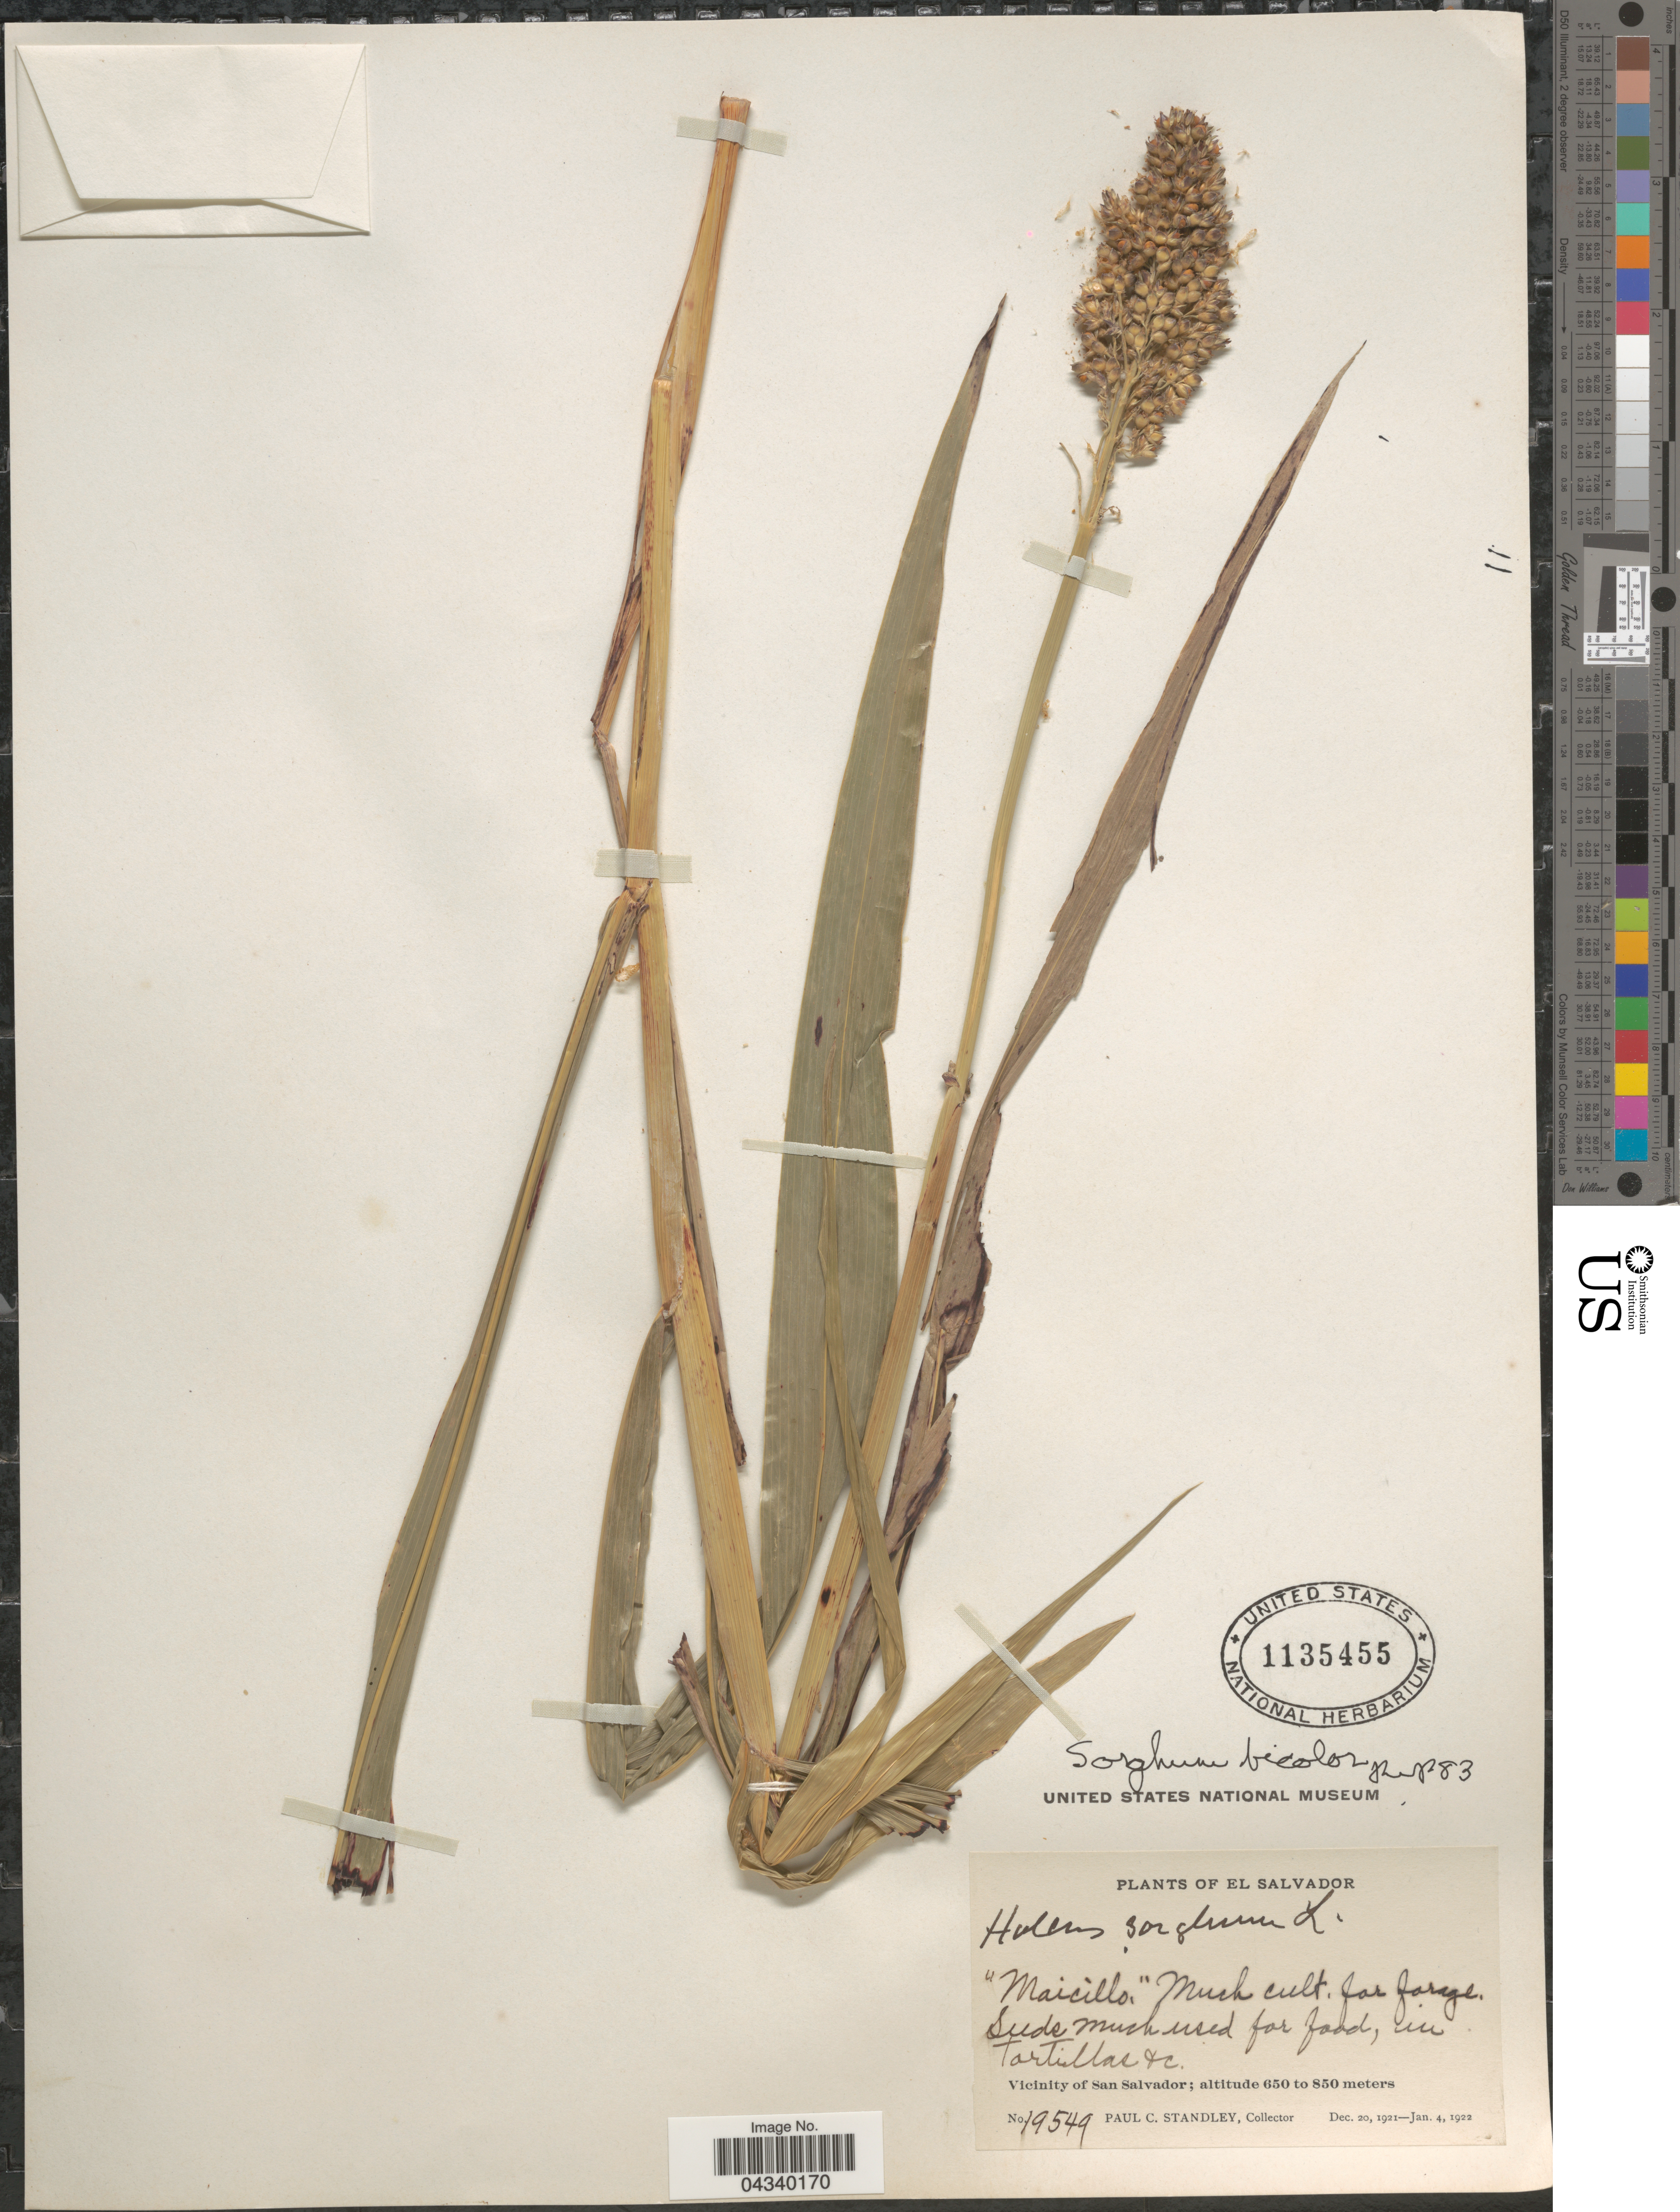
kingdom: Plantae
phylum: Tracheophyta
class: Liliopsida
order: Poales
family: Poaceae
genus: Sorghum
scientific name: Sorghum bicolor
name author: (L.) Moench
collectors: P. C. Standley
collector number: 19549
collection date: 1921-12-20/1922-01-04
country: El Salvador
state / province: San Salvador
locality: Vicinity of San Salvador.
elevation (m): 650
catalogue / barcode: US 1135455